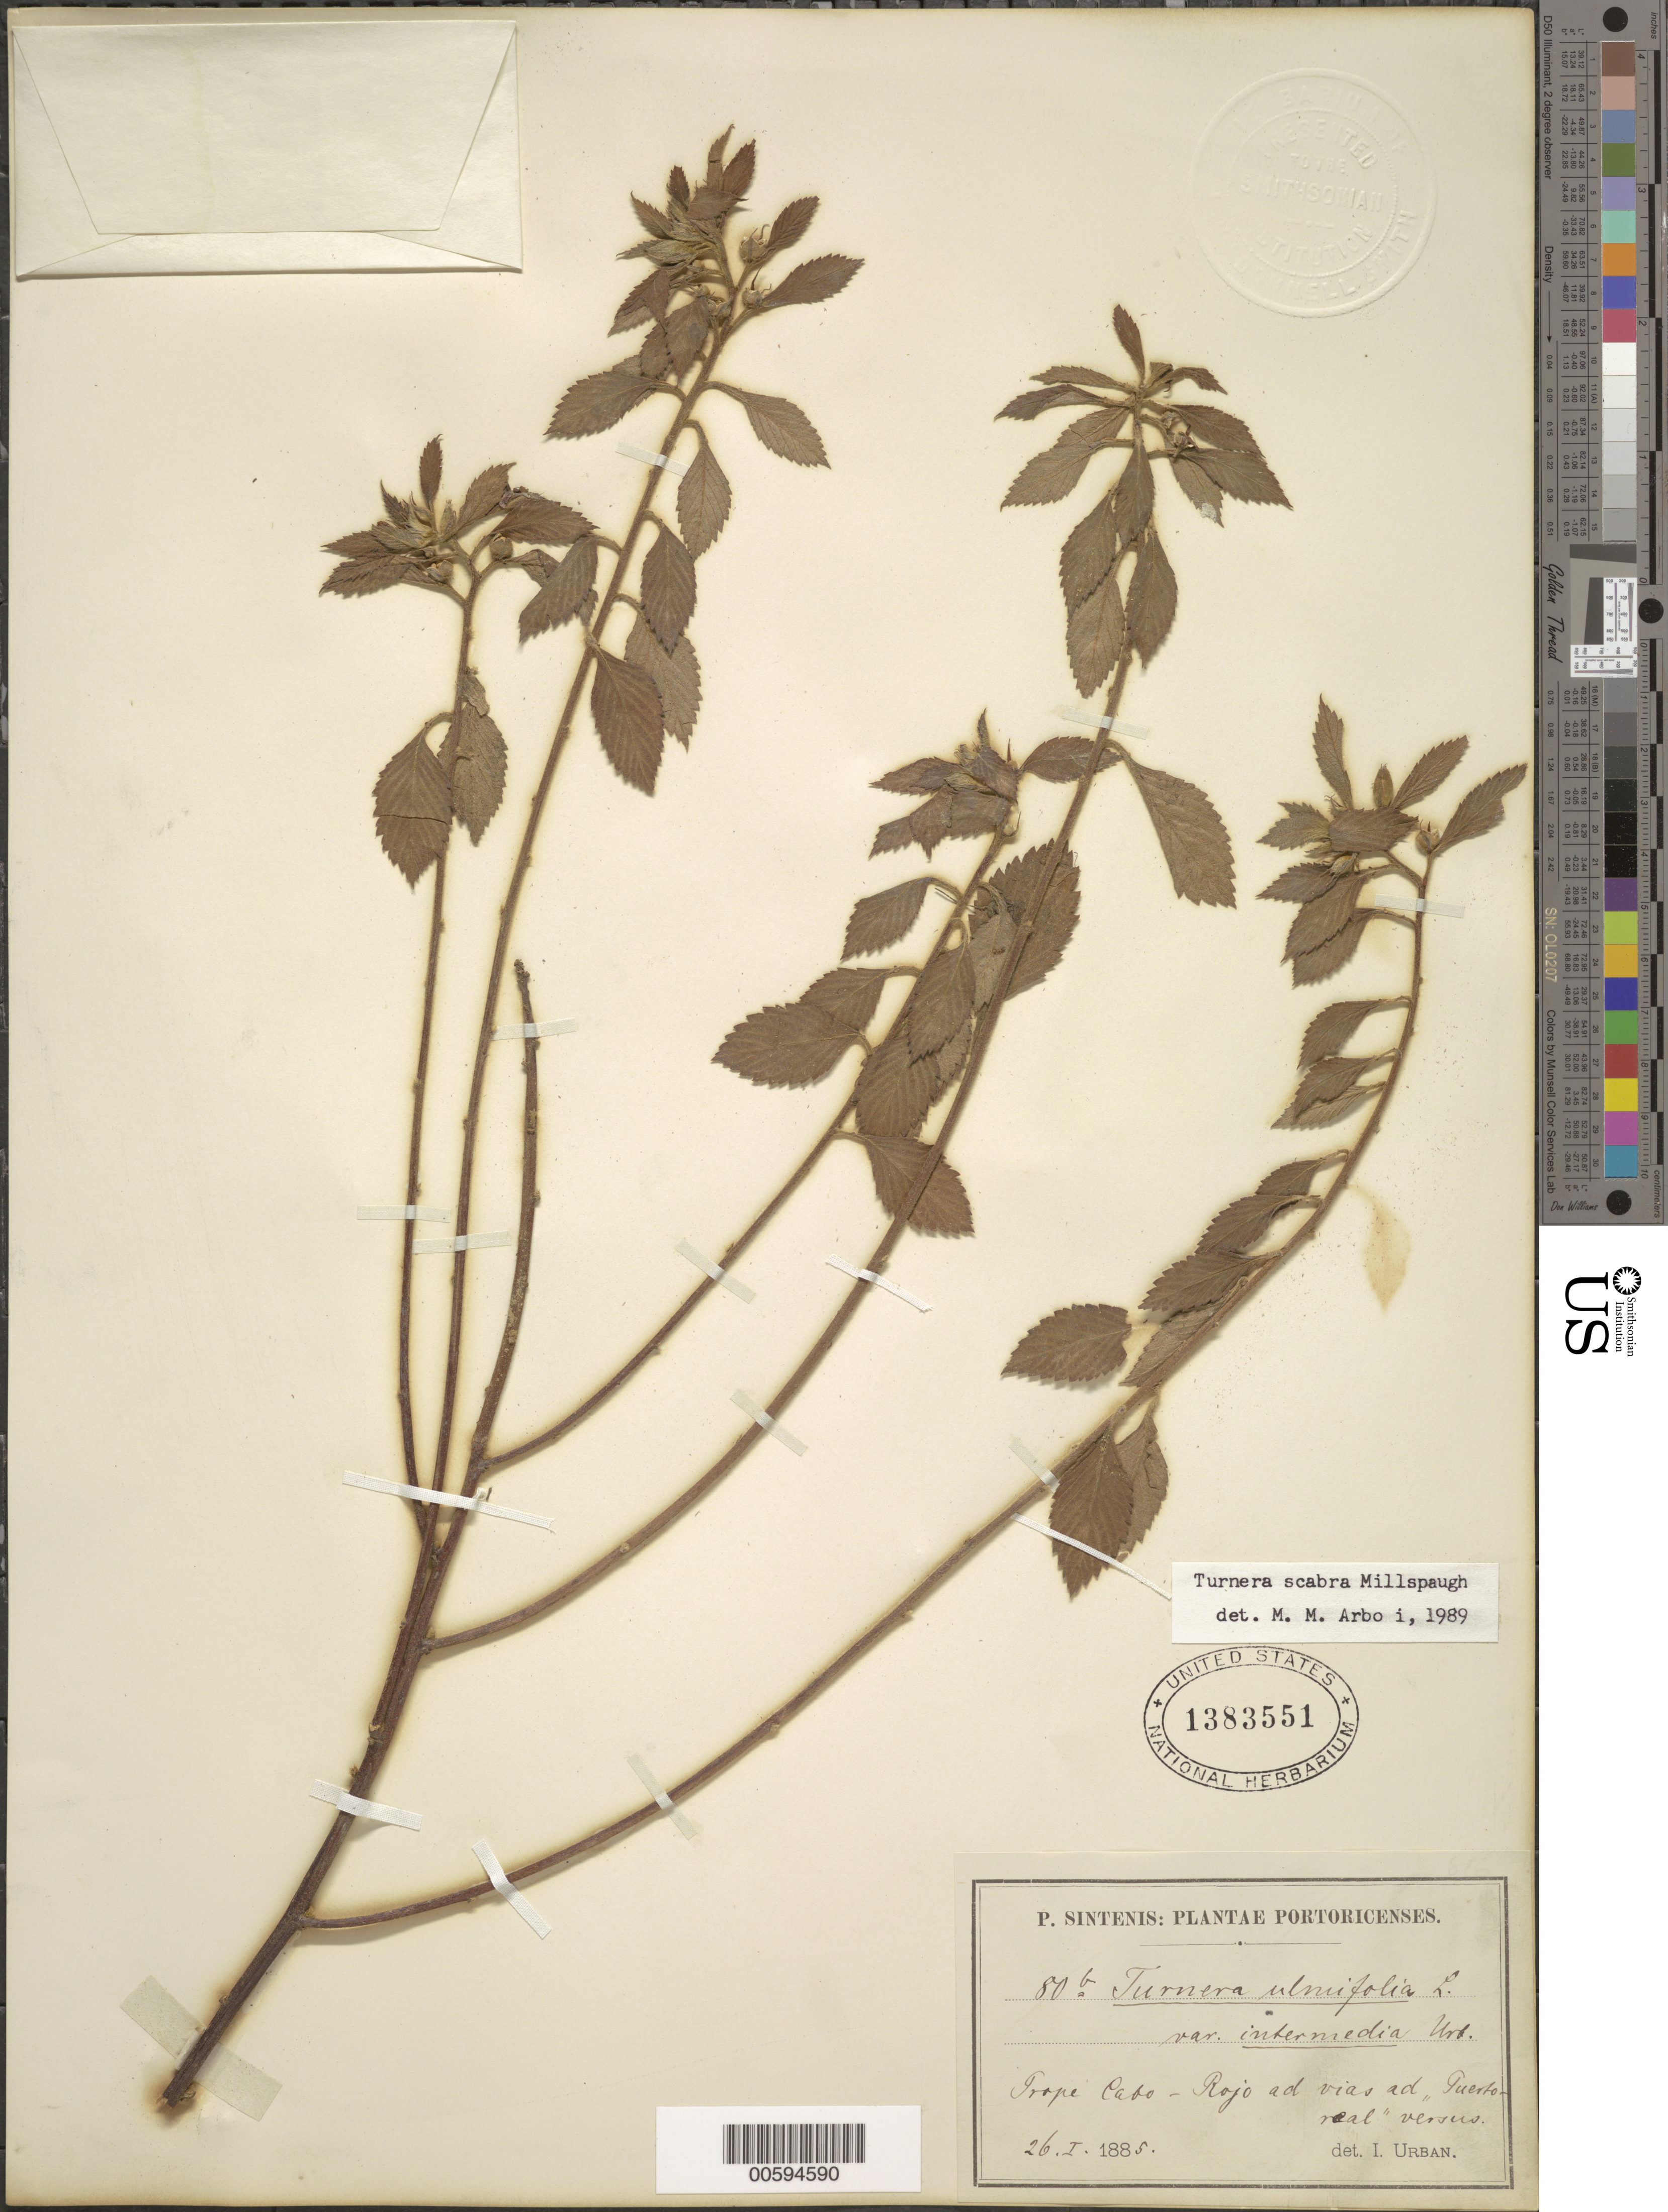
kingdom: Plantae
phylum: Tracheophyta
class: Magnoliopsida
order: Malpighiales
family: Turneraceae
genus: Turnera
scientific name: Turnera scabra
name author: Millsp.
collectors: P. Sintenis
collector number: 80b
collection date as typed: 26 Jan 1885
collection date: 1885-01-26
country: Puerto Rico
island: Greater Antilles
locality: Prope Cabo-Rojo ad vias ad "Puerto-real" versus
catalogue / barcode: US 1383551